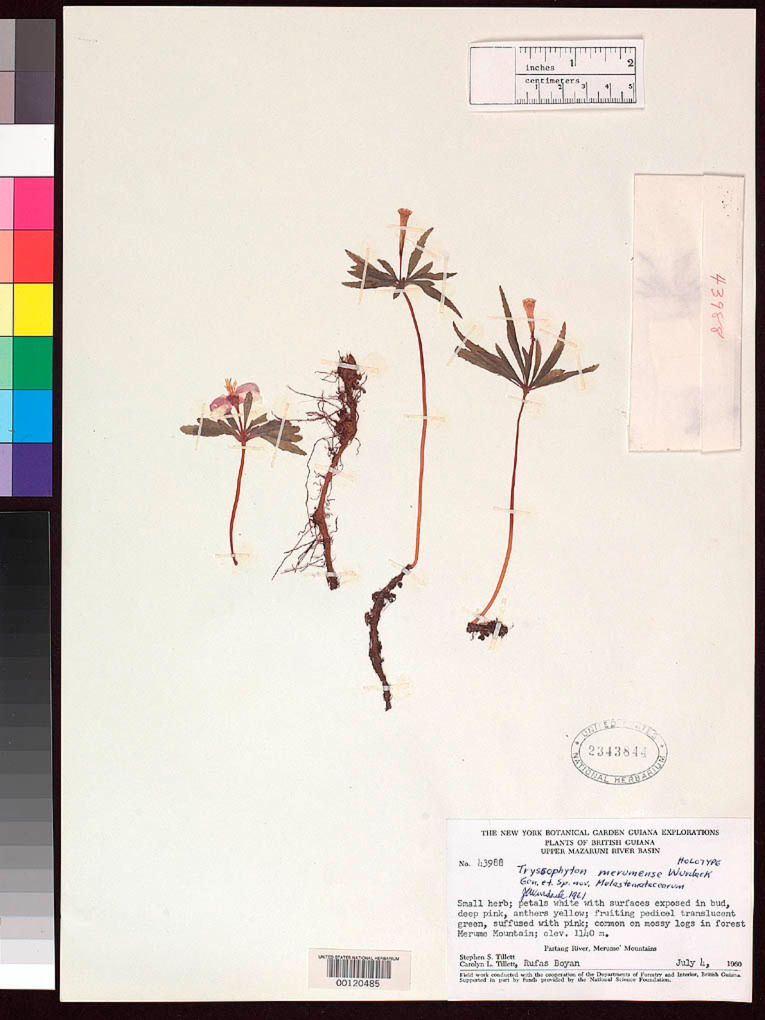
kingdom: Plantae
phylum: Tracheophyta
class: Magnoliopsida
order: Myrtales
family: Melastomataceae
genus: Tryssophyton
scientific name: Tryssophyton merumense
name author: Wurdack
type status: Holotype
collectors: S. S. Tillett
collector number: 43988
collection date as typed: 04 Jul 1960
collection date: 1960-07-04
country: Guyana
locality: Merume Mountains.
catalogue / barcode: US 2343844